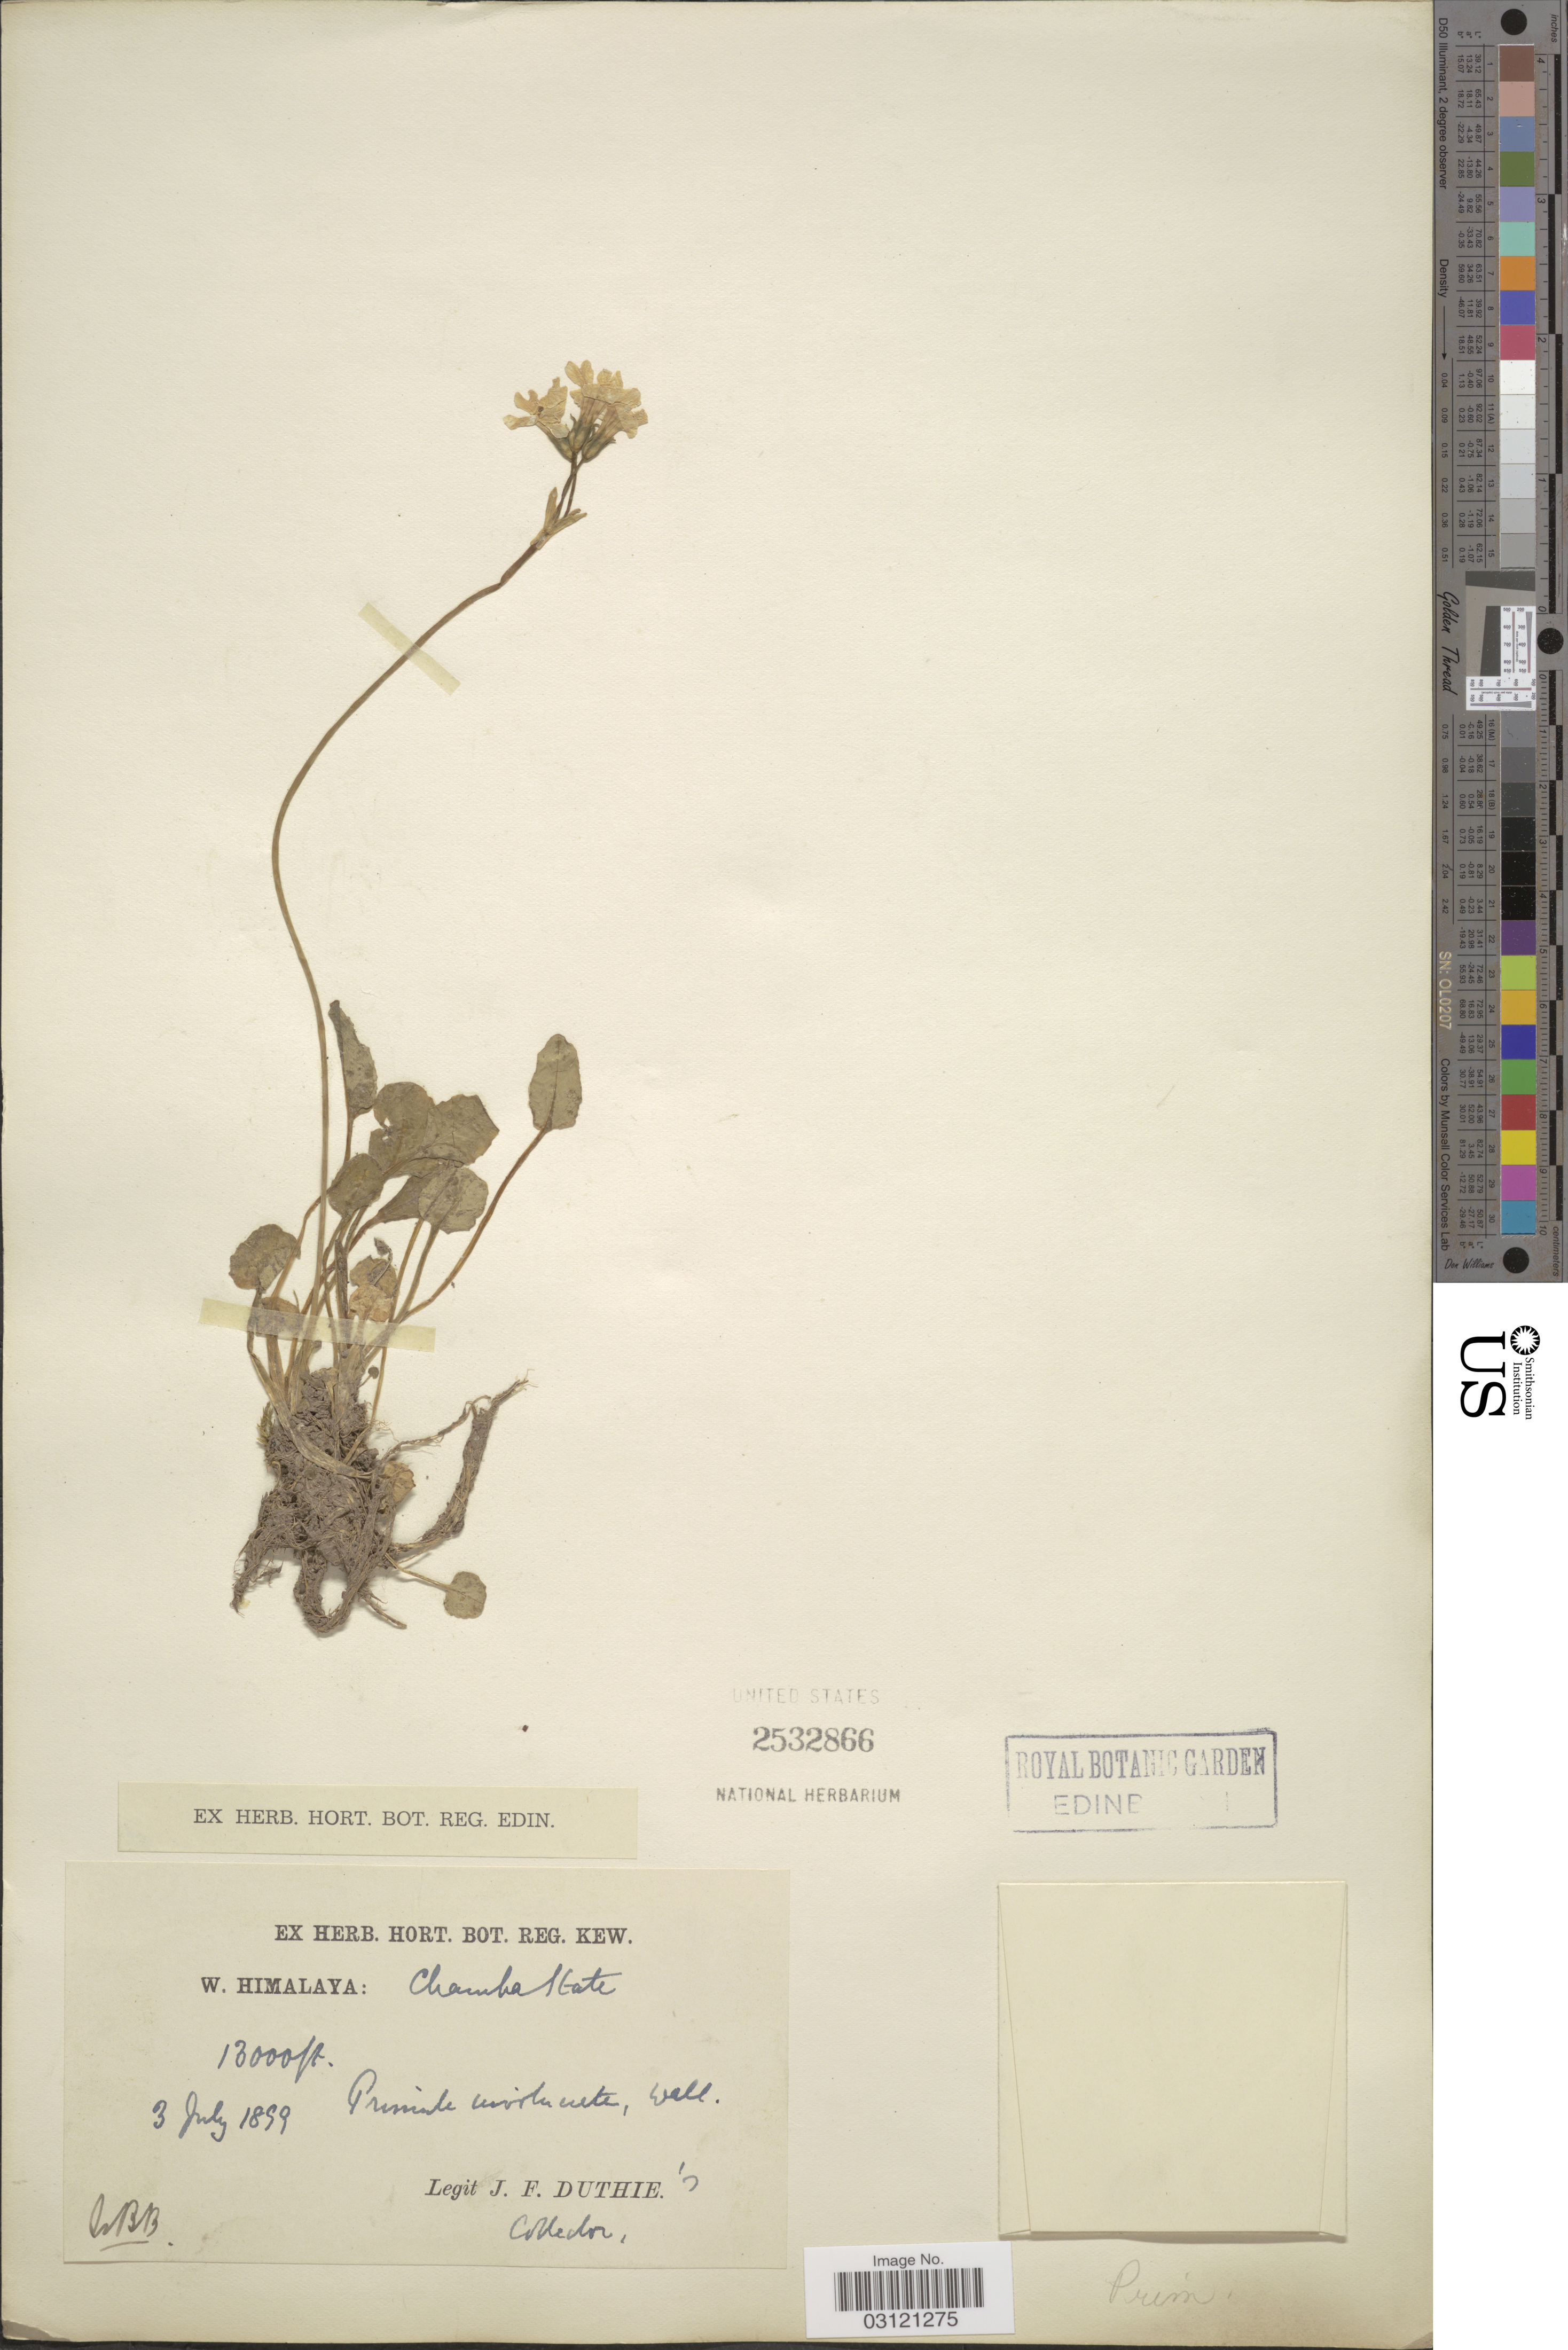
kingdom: Plantae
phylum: Tracheophyta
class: Magnoliopsida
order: Ericales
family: Primulaceae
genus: Primula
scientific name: Primula involucrata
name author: Wall. ex Duby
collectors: J. F. Duthie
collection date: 1899-07-03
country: India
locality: W. Himalaya: Chamba State.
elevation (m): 3962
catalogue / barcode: US 2532866